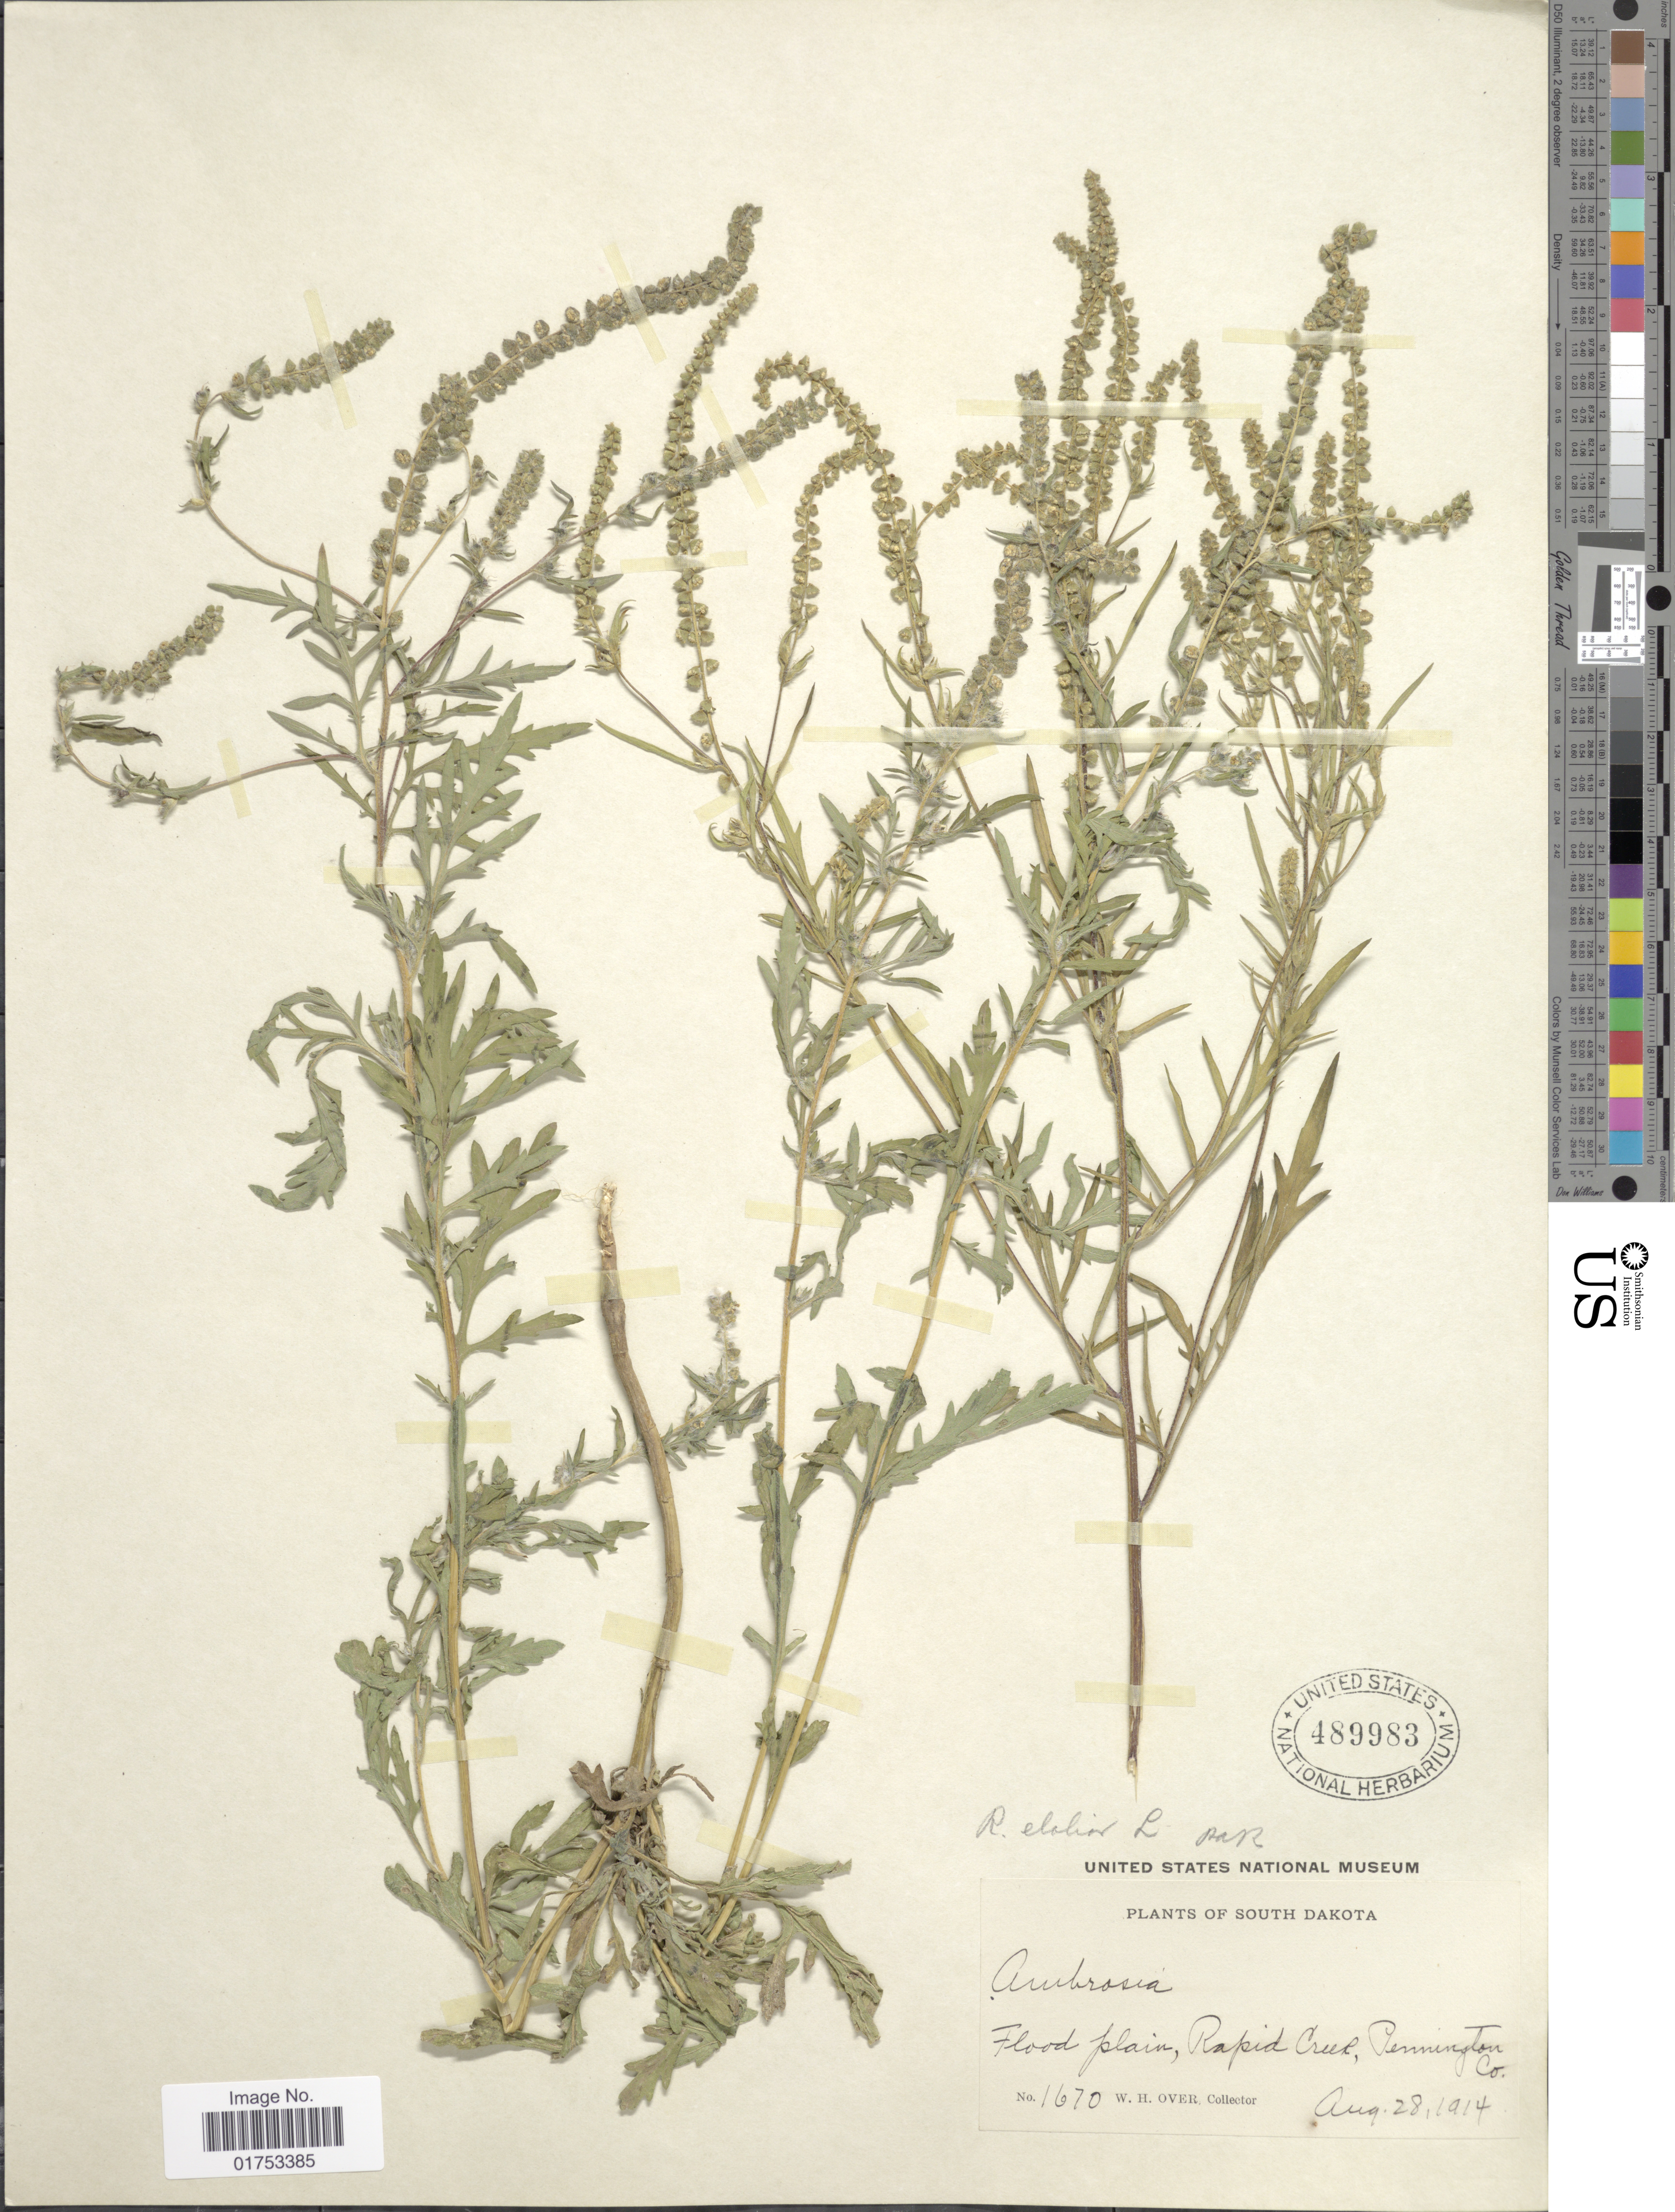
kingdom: Plantae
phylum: Tracheophyta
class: Magnoliopsida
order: Asterales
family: Asteraceae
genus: Ambrosia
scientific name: Ambrosia artemisiifolia var. elatior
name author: (L.) Descourt.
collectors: W. Over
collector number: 1670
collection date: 1914-08-28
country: United States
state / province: South Dakota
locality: Flood plain, Rapid Creek, Pennington Co.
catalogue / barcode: US 489983